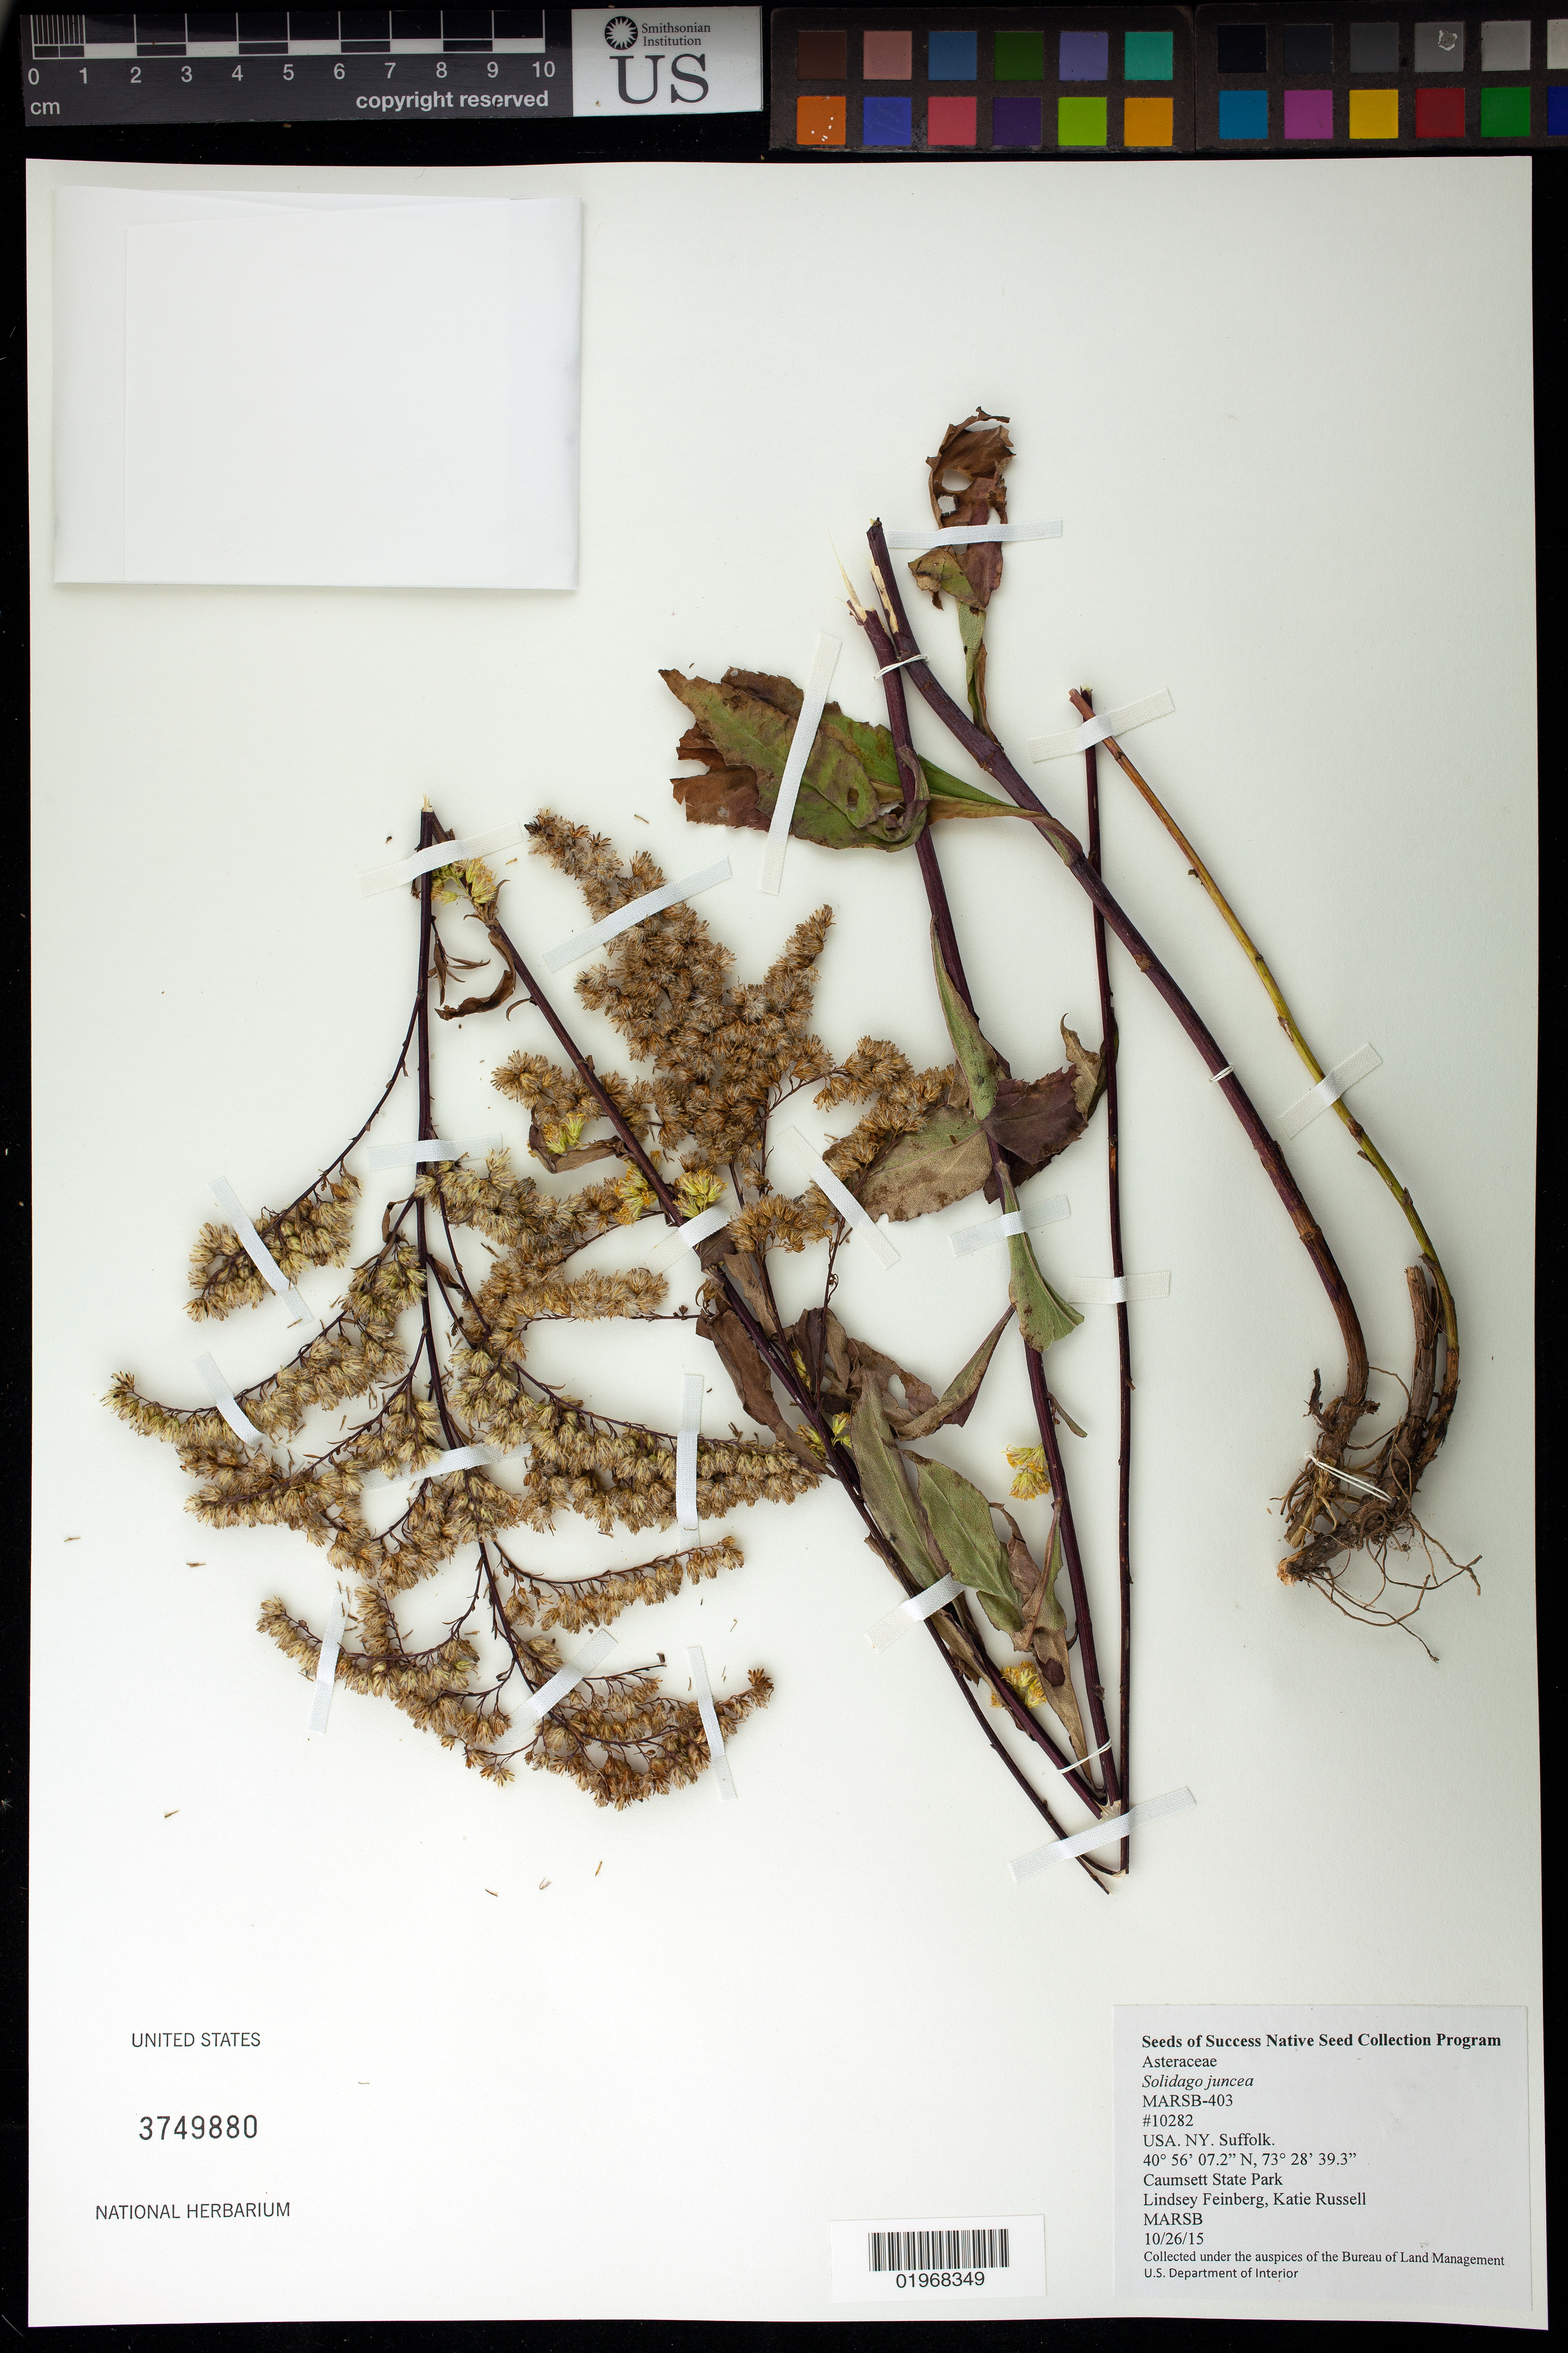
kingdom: Plantae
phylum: Tracheophyta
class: Magnoliopsida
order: Asterales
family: Asteraceae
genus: Solidago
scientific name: Solidago juncea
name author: Aiton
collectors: L. Feinberg & K. Russell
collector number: MARSB-403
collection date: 2015-10-26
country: United States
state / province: New York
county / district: Suffolk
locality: Caumsett State park, Meadows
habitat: Northern & central mesic old field meadow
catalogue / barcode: US 3749880